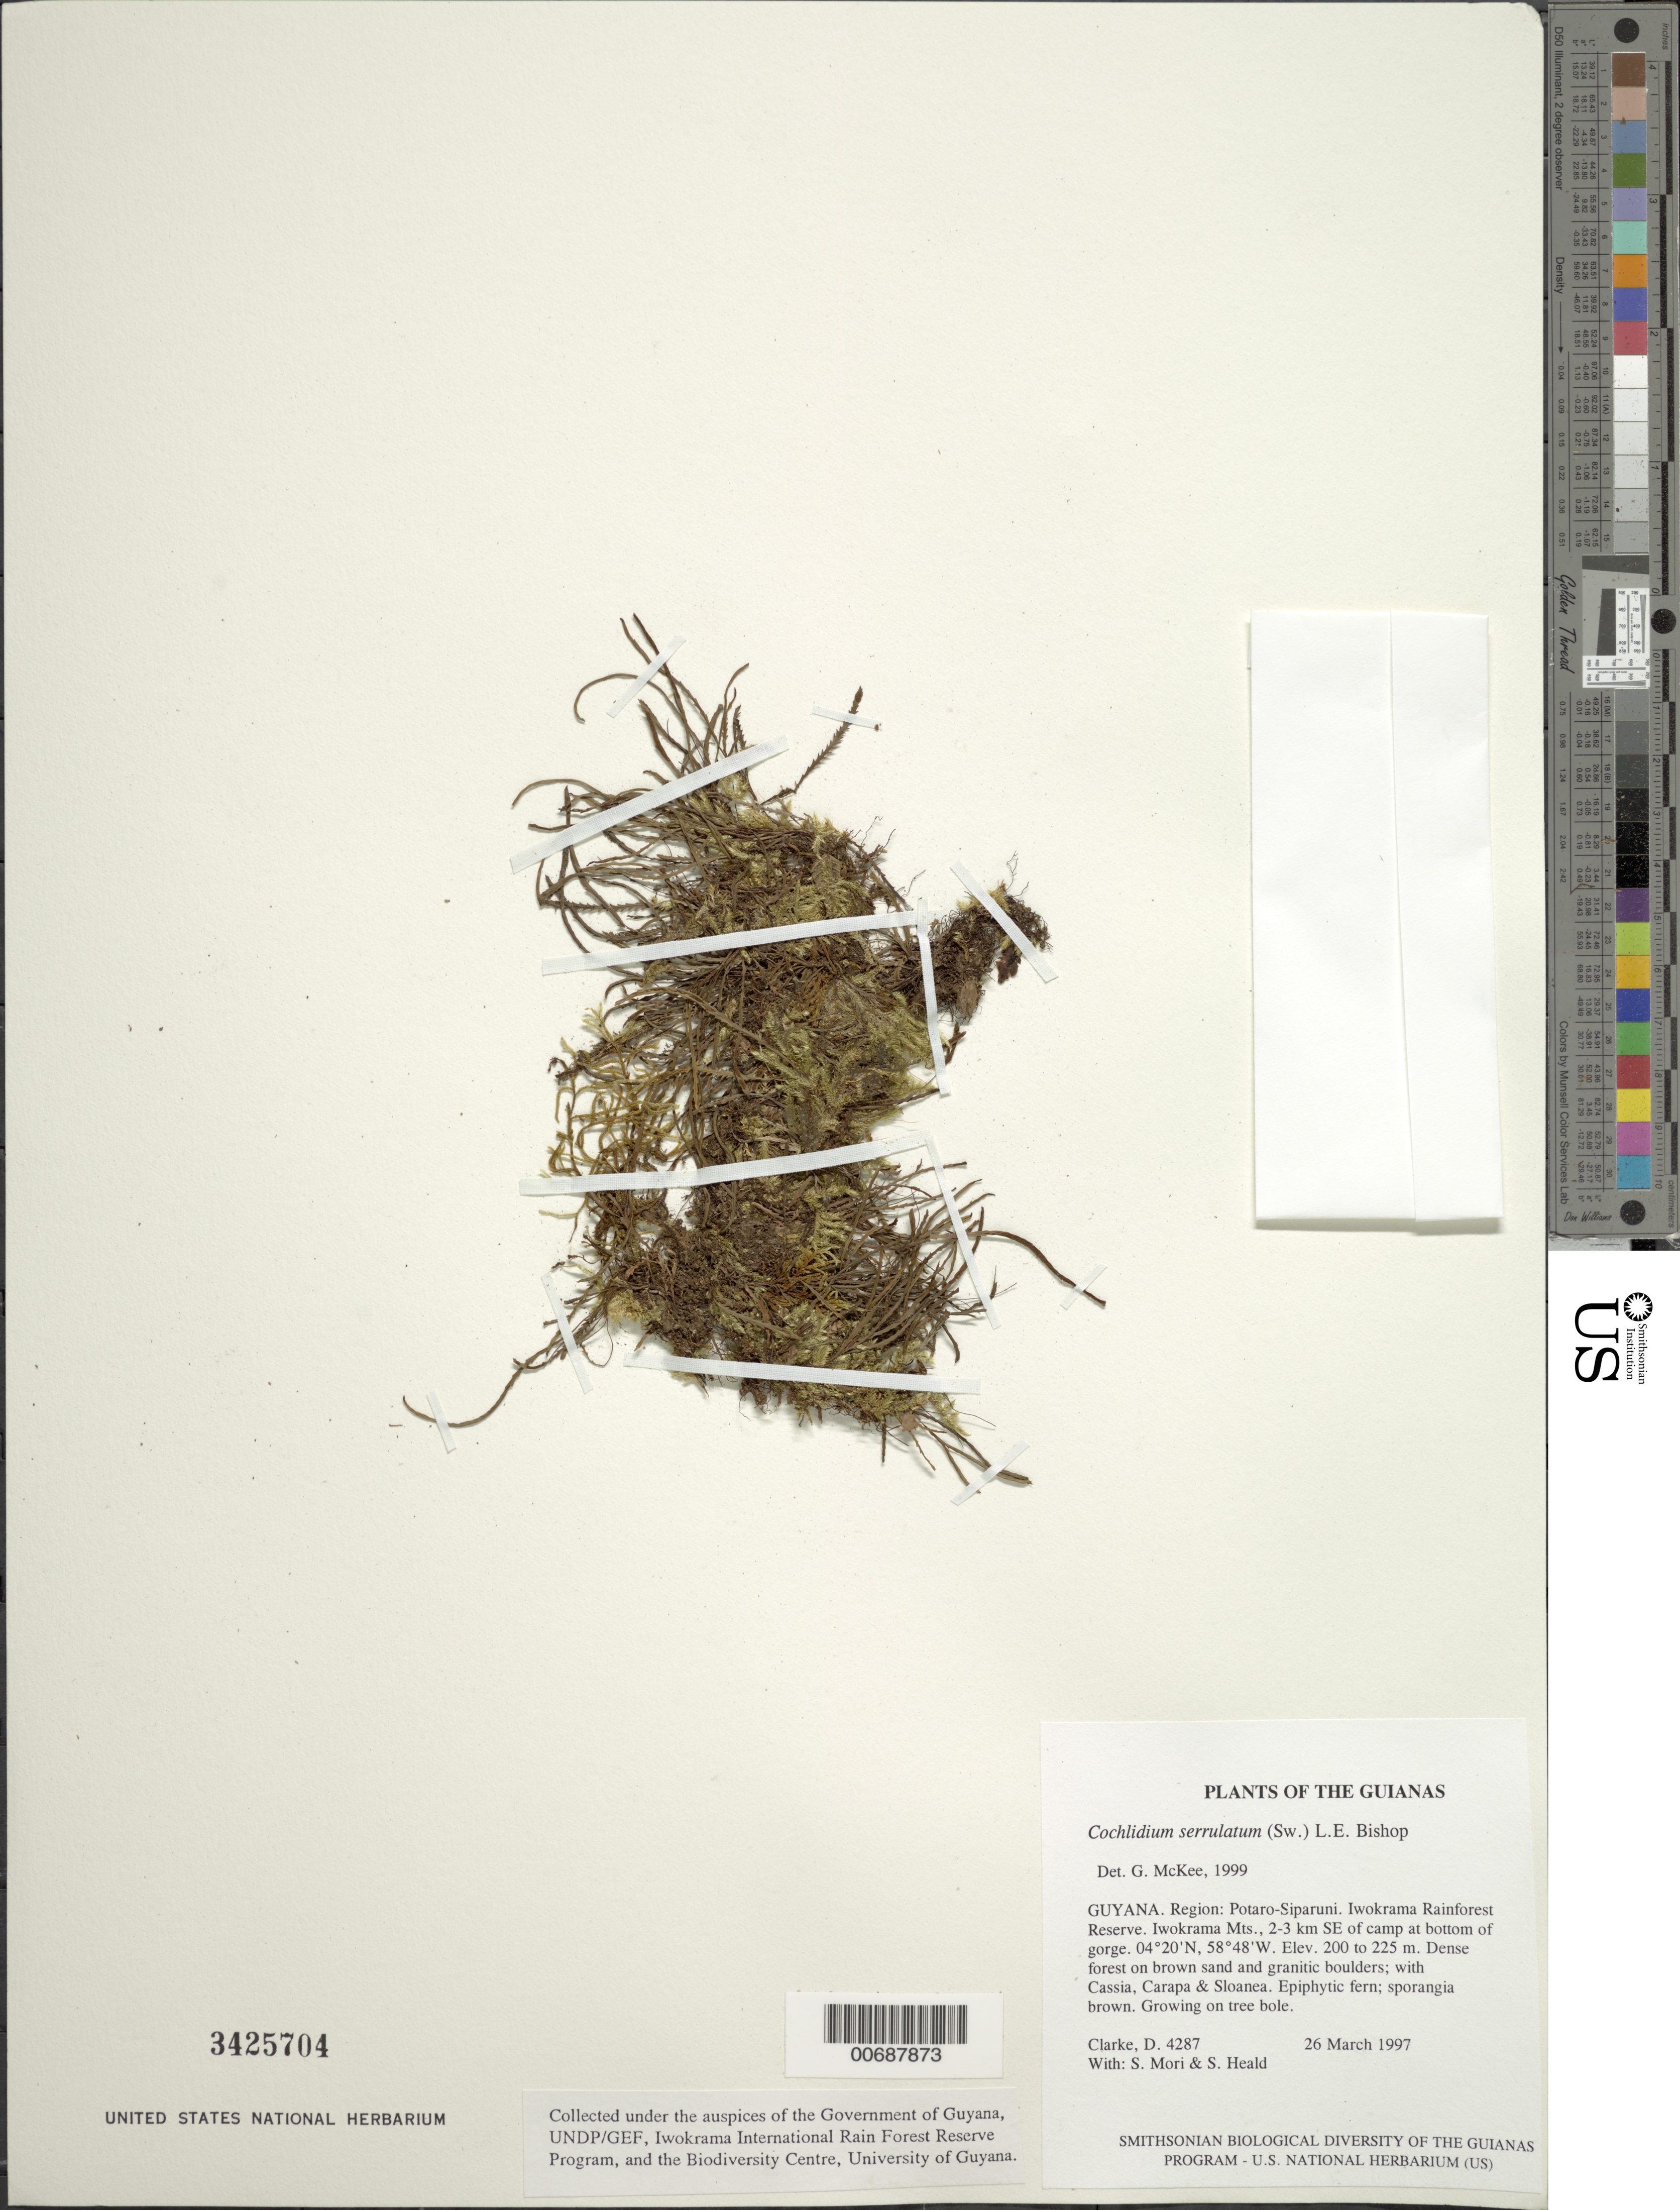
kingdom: Plantae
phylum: Tracheophyta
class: Polypodiopsida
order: Polypodiales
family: Polypodiaceae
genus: Cochlidium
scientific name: Cochlidium serrulatum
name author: (Sw.) L.E. Bishop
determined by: McKee, G. S., (US), NMNH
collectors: H. D. Clarke, S. Mori & S. Heald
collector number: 4287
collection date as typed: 26 March 1997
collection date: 1997-03-26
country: Guyana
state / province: Potaro-Siparuni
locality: Iwokrama Rainforest Reserve. Iwokrama Mts., 2-3 km SE of camp at bottom of gorge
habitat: Dense forest on brown sand and granitic boulders; with Cassia, Carapa & Sloanea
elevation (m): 200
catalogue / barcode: US 3425704